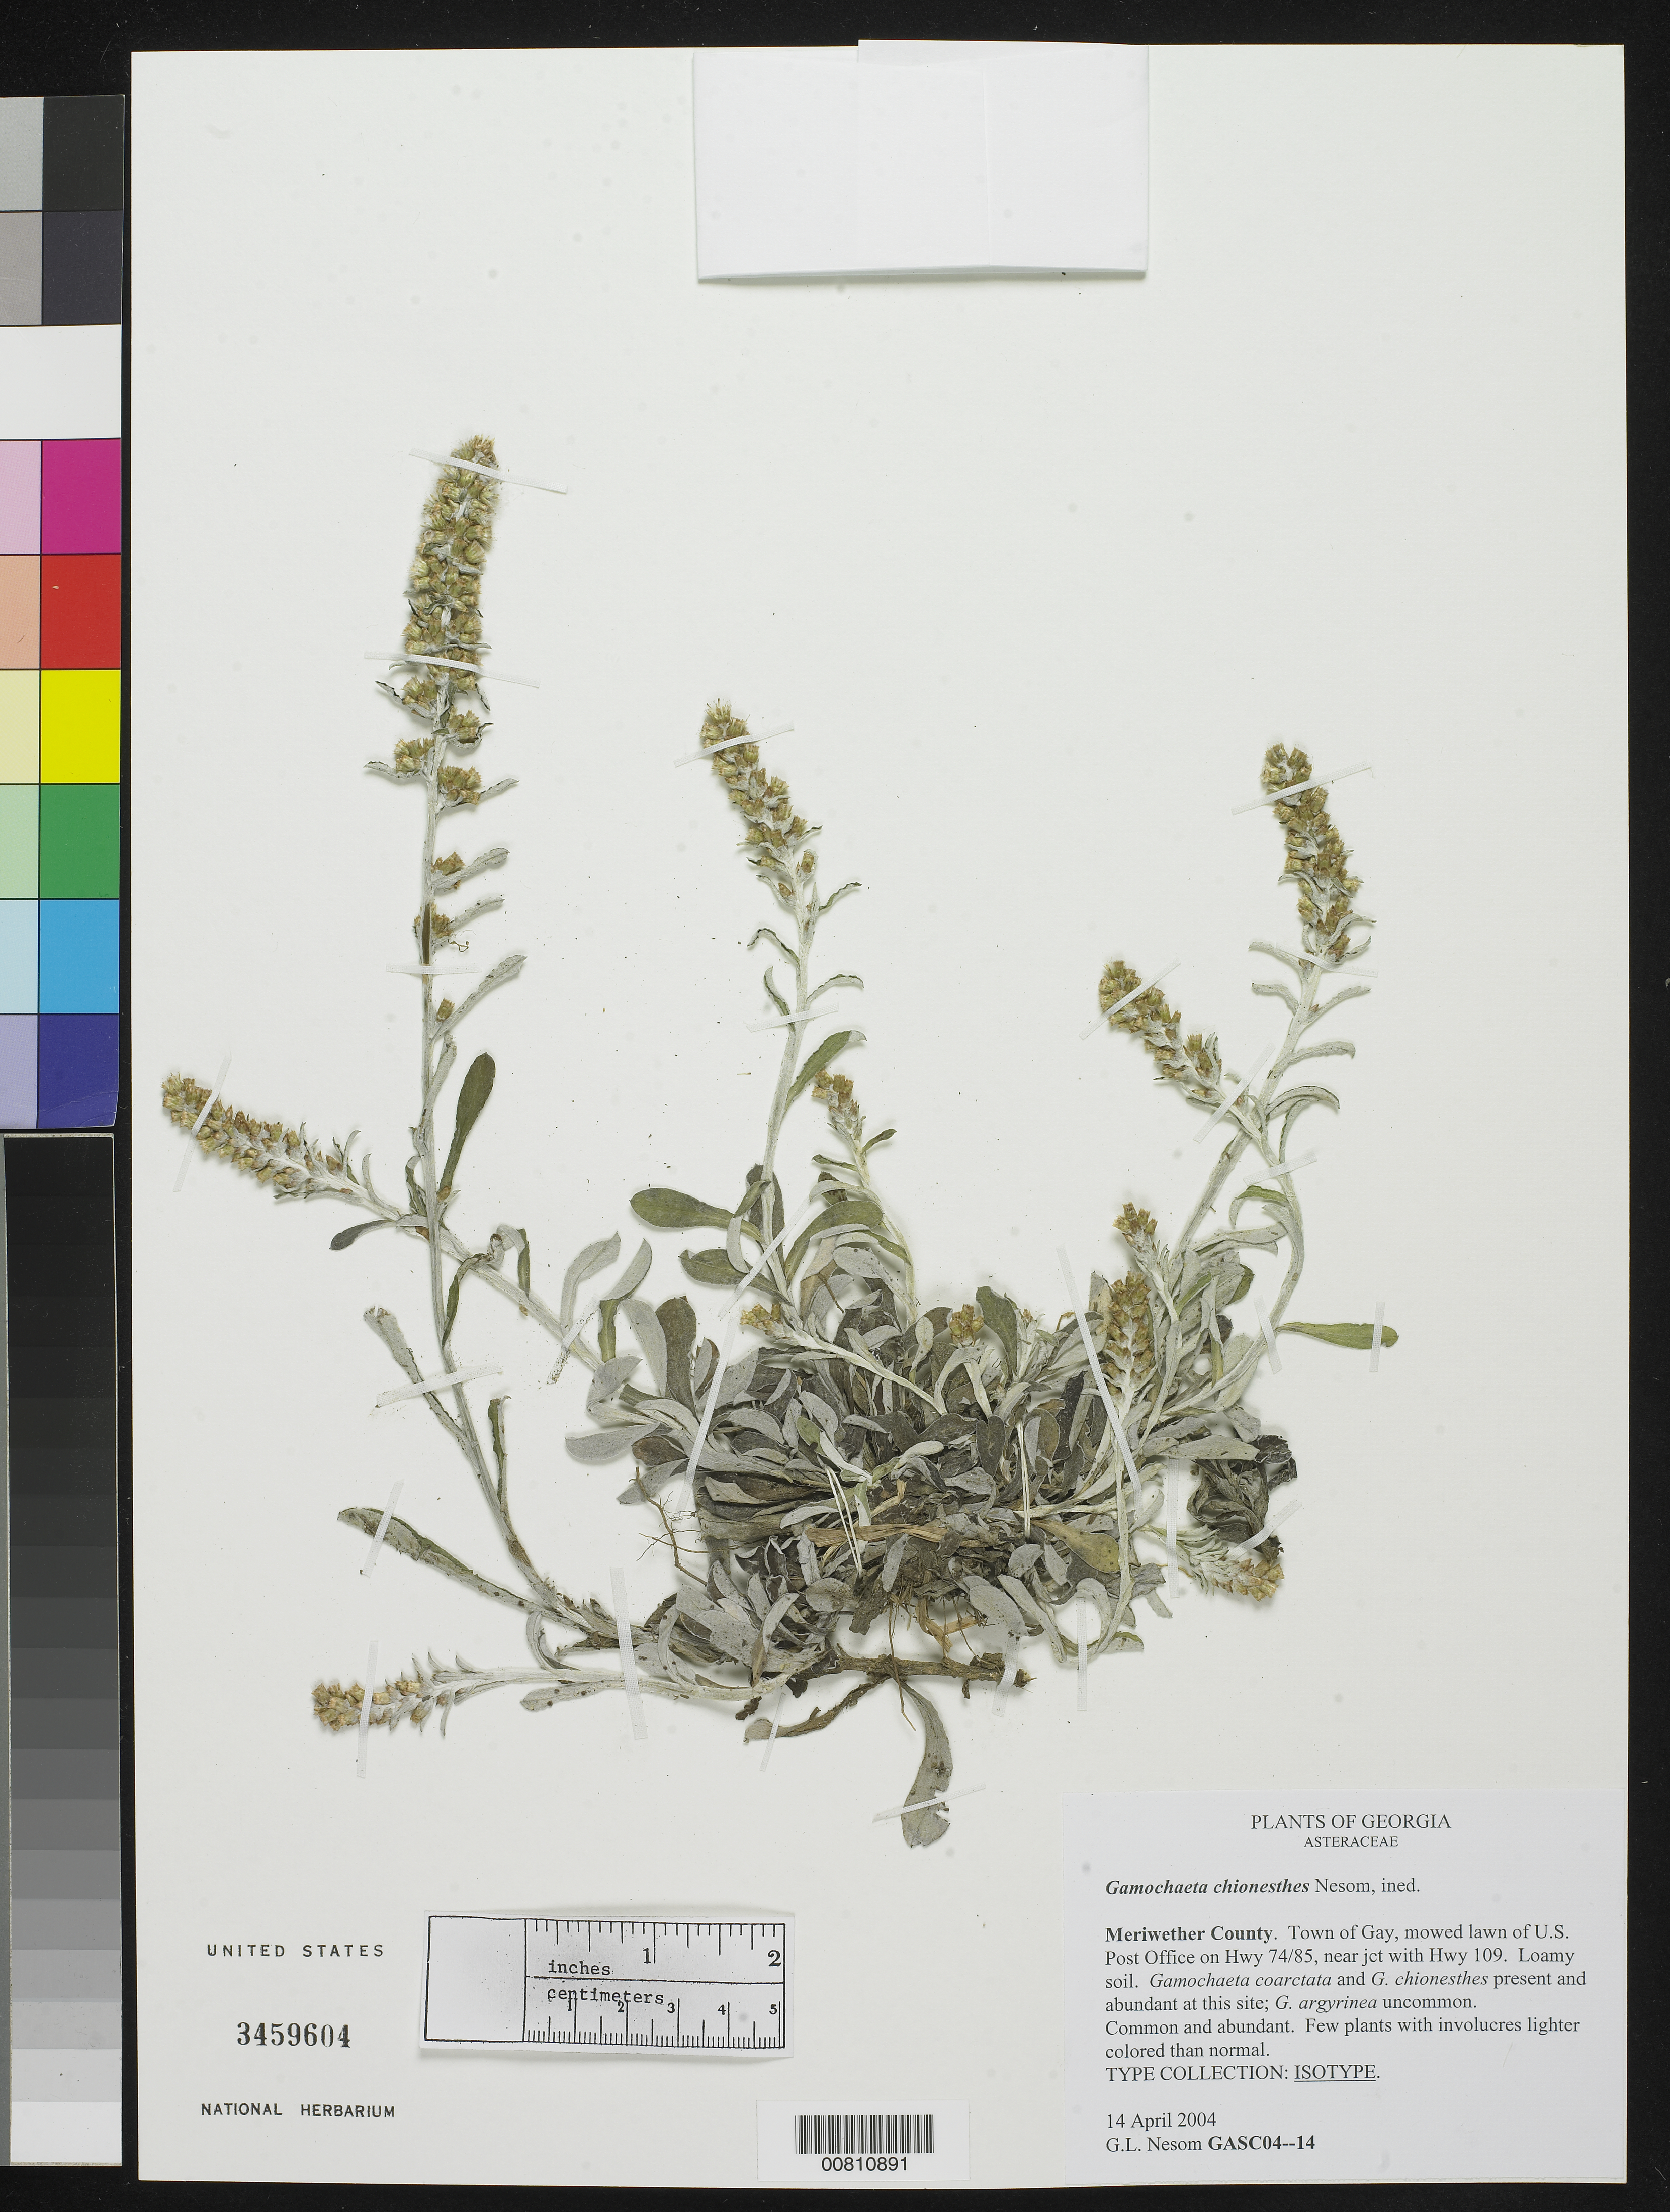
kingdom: Plantae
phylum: Tracheophyta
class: Magnoliopsida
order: Asterales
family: Asteraceae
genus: Gamochaeta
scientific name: Gamochaeta chionesthes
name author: G.L. Nesom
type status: Isotype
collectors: G. L. Nesom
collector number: GASC04-14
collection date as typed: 14 Apr 2004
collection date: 2004-04-14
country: United States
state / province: Georgia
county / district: Meriwether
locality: Meriwether County. Town of Gay, mowed lawn of U.S. Post Office on Hwy 74/85, near jct with Hwy 109.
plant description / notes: Holotype at BRIT.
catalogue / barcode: US 3459604